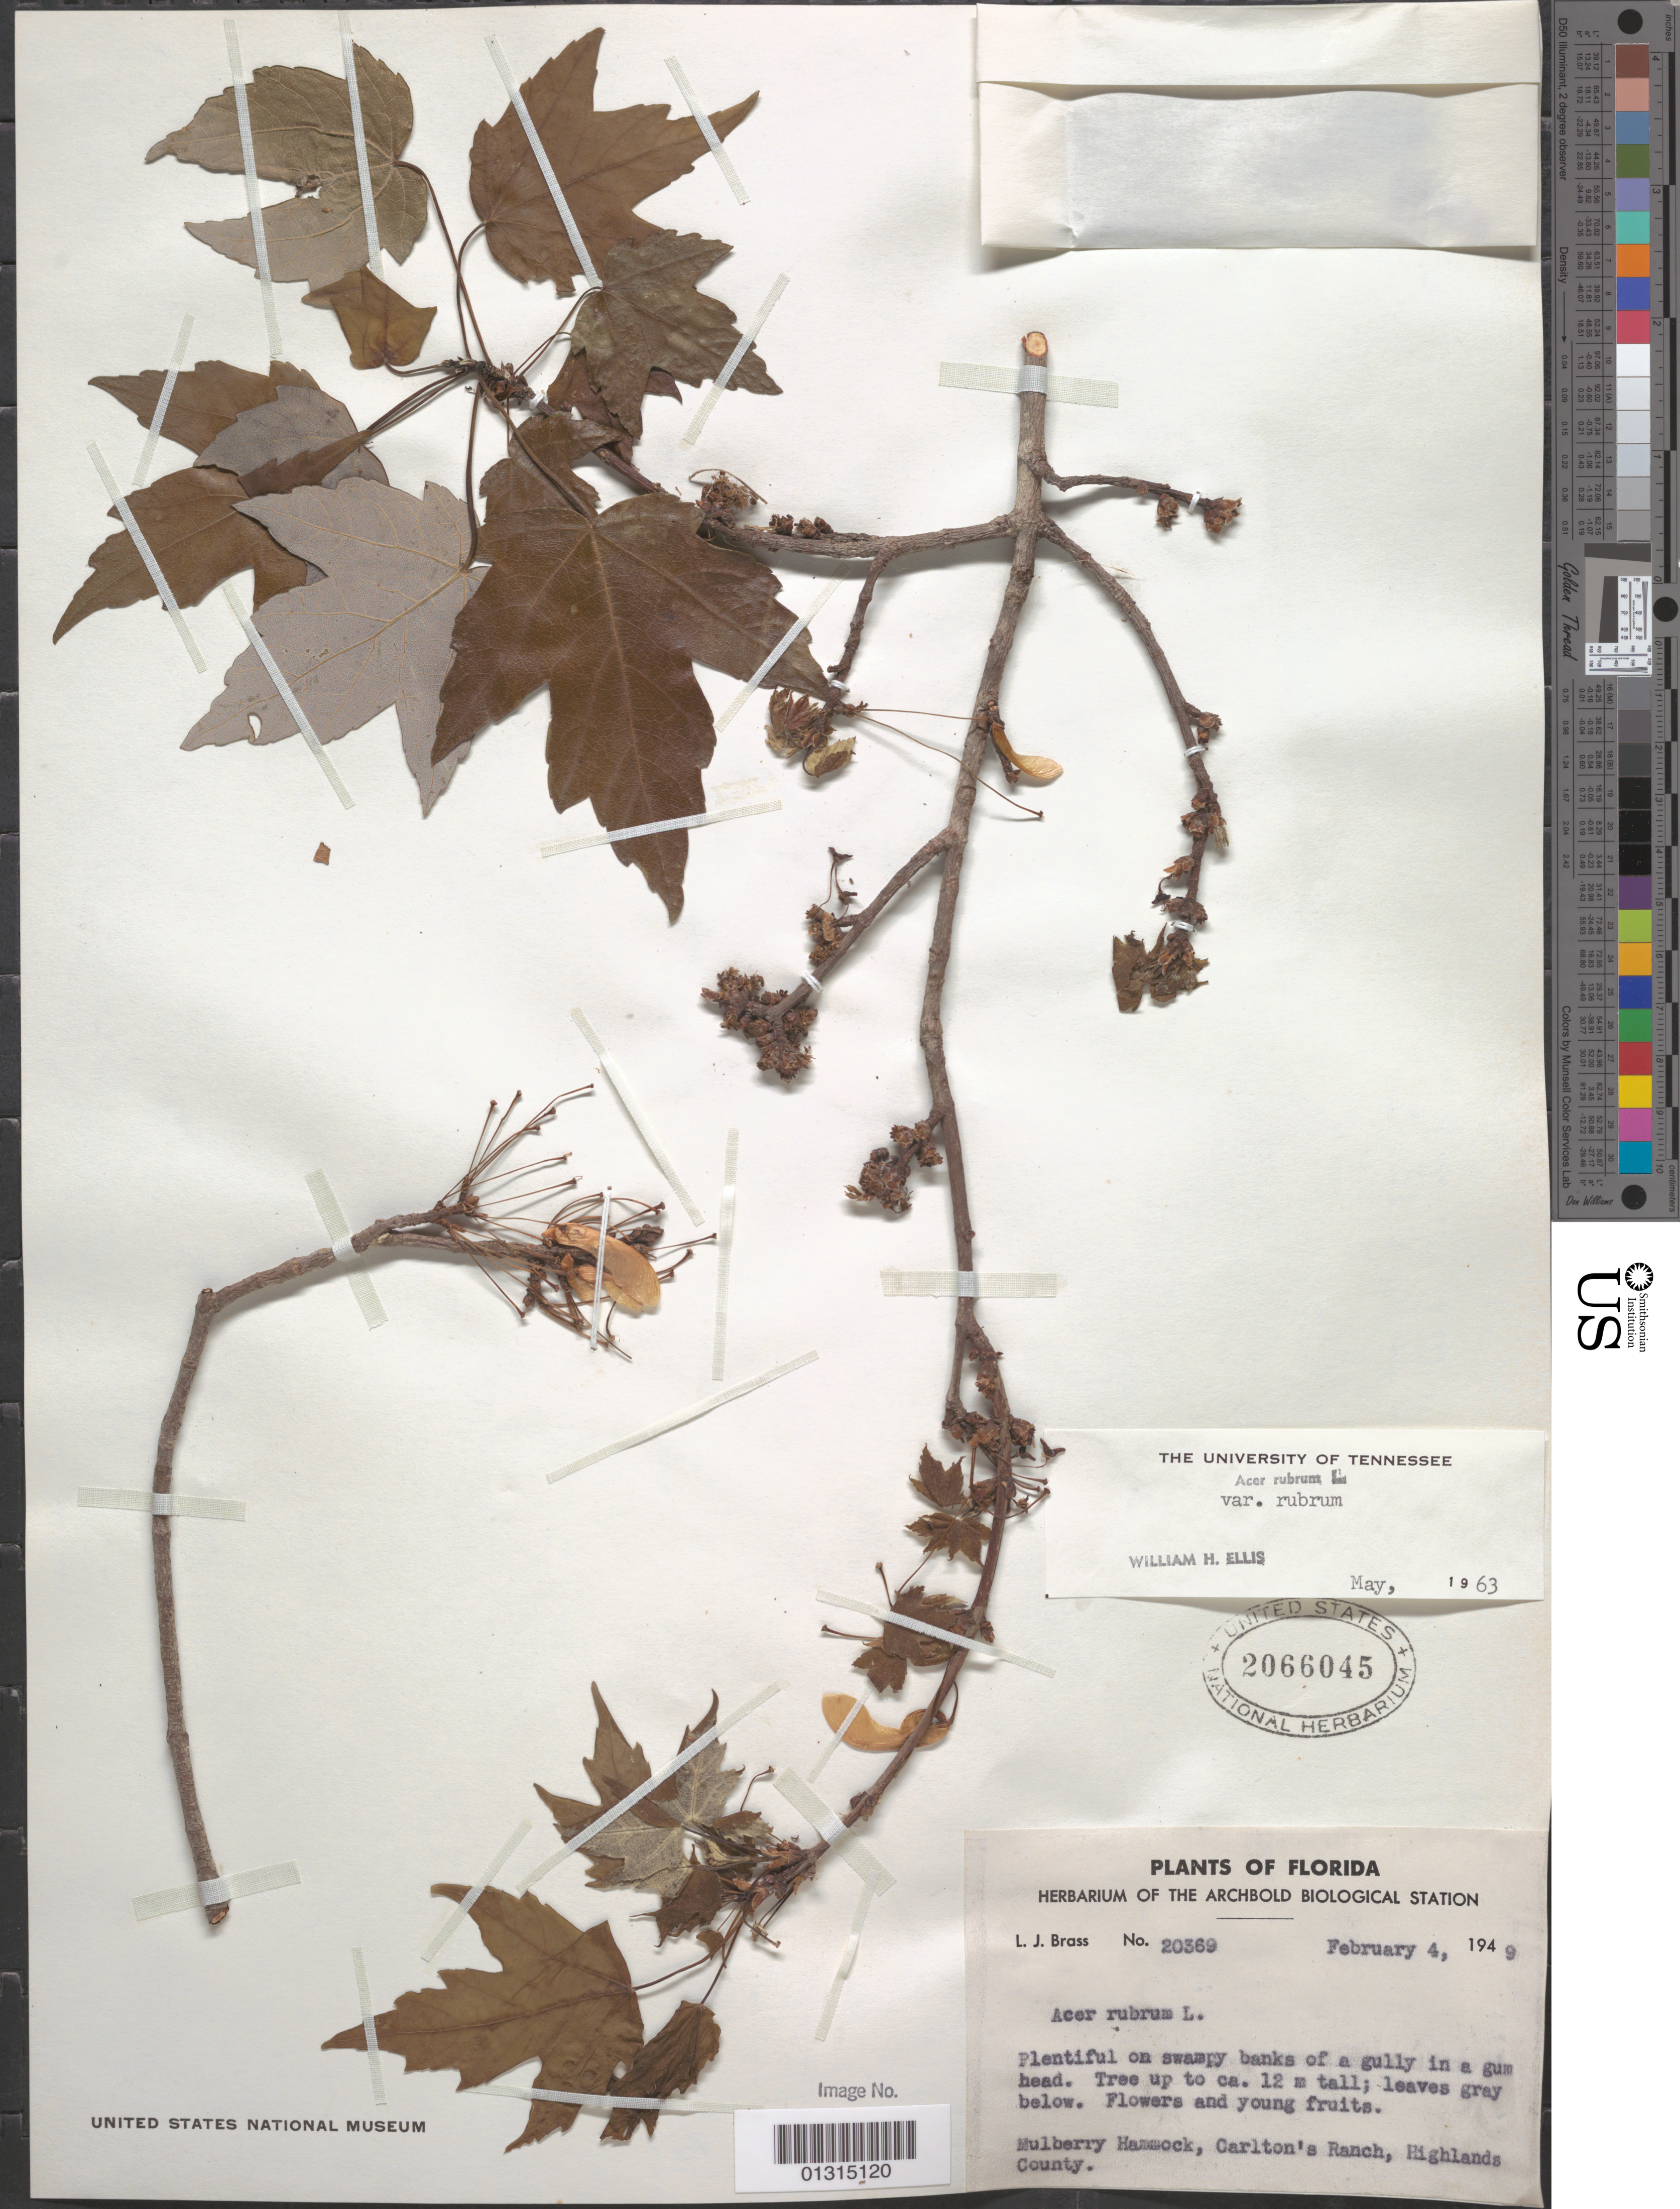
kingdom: Plantae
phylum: Tracheophyta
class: Magnoliopsida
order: Sapindales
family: Sapindaceae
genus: Acer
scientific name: Acer rubrum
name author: L.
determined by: Ellis, W. H.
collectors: L. J. Brass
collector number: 20369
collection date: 1949-02-04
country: United States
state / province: Florida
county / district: Highlands County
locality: Highlands County, Mulberry Hammock, Carlton's Ranch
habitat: Plentiful on swampy banks of a gully in a gum head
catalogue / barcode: US 2066045